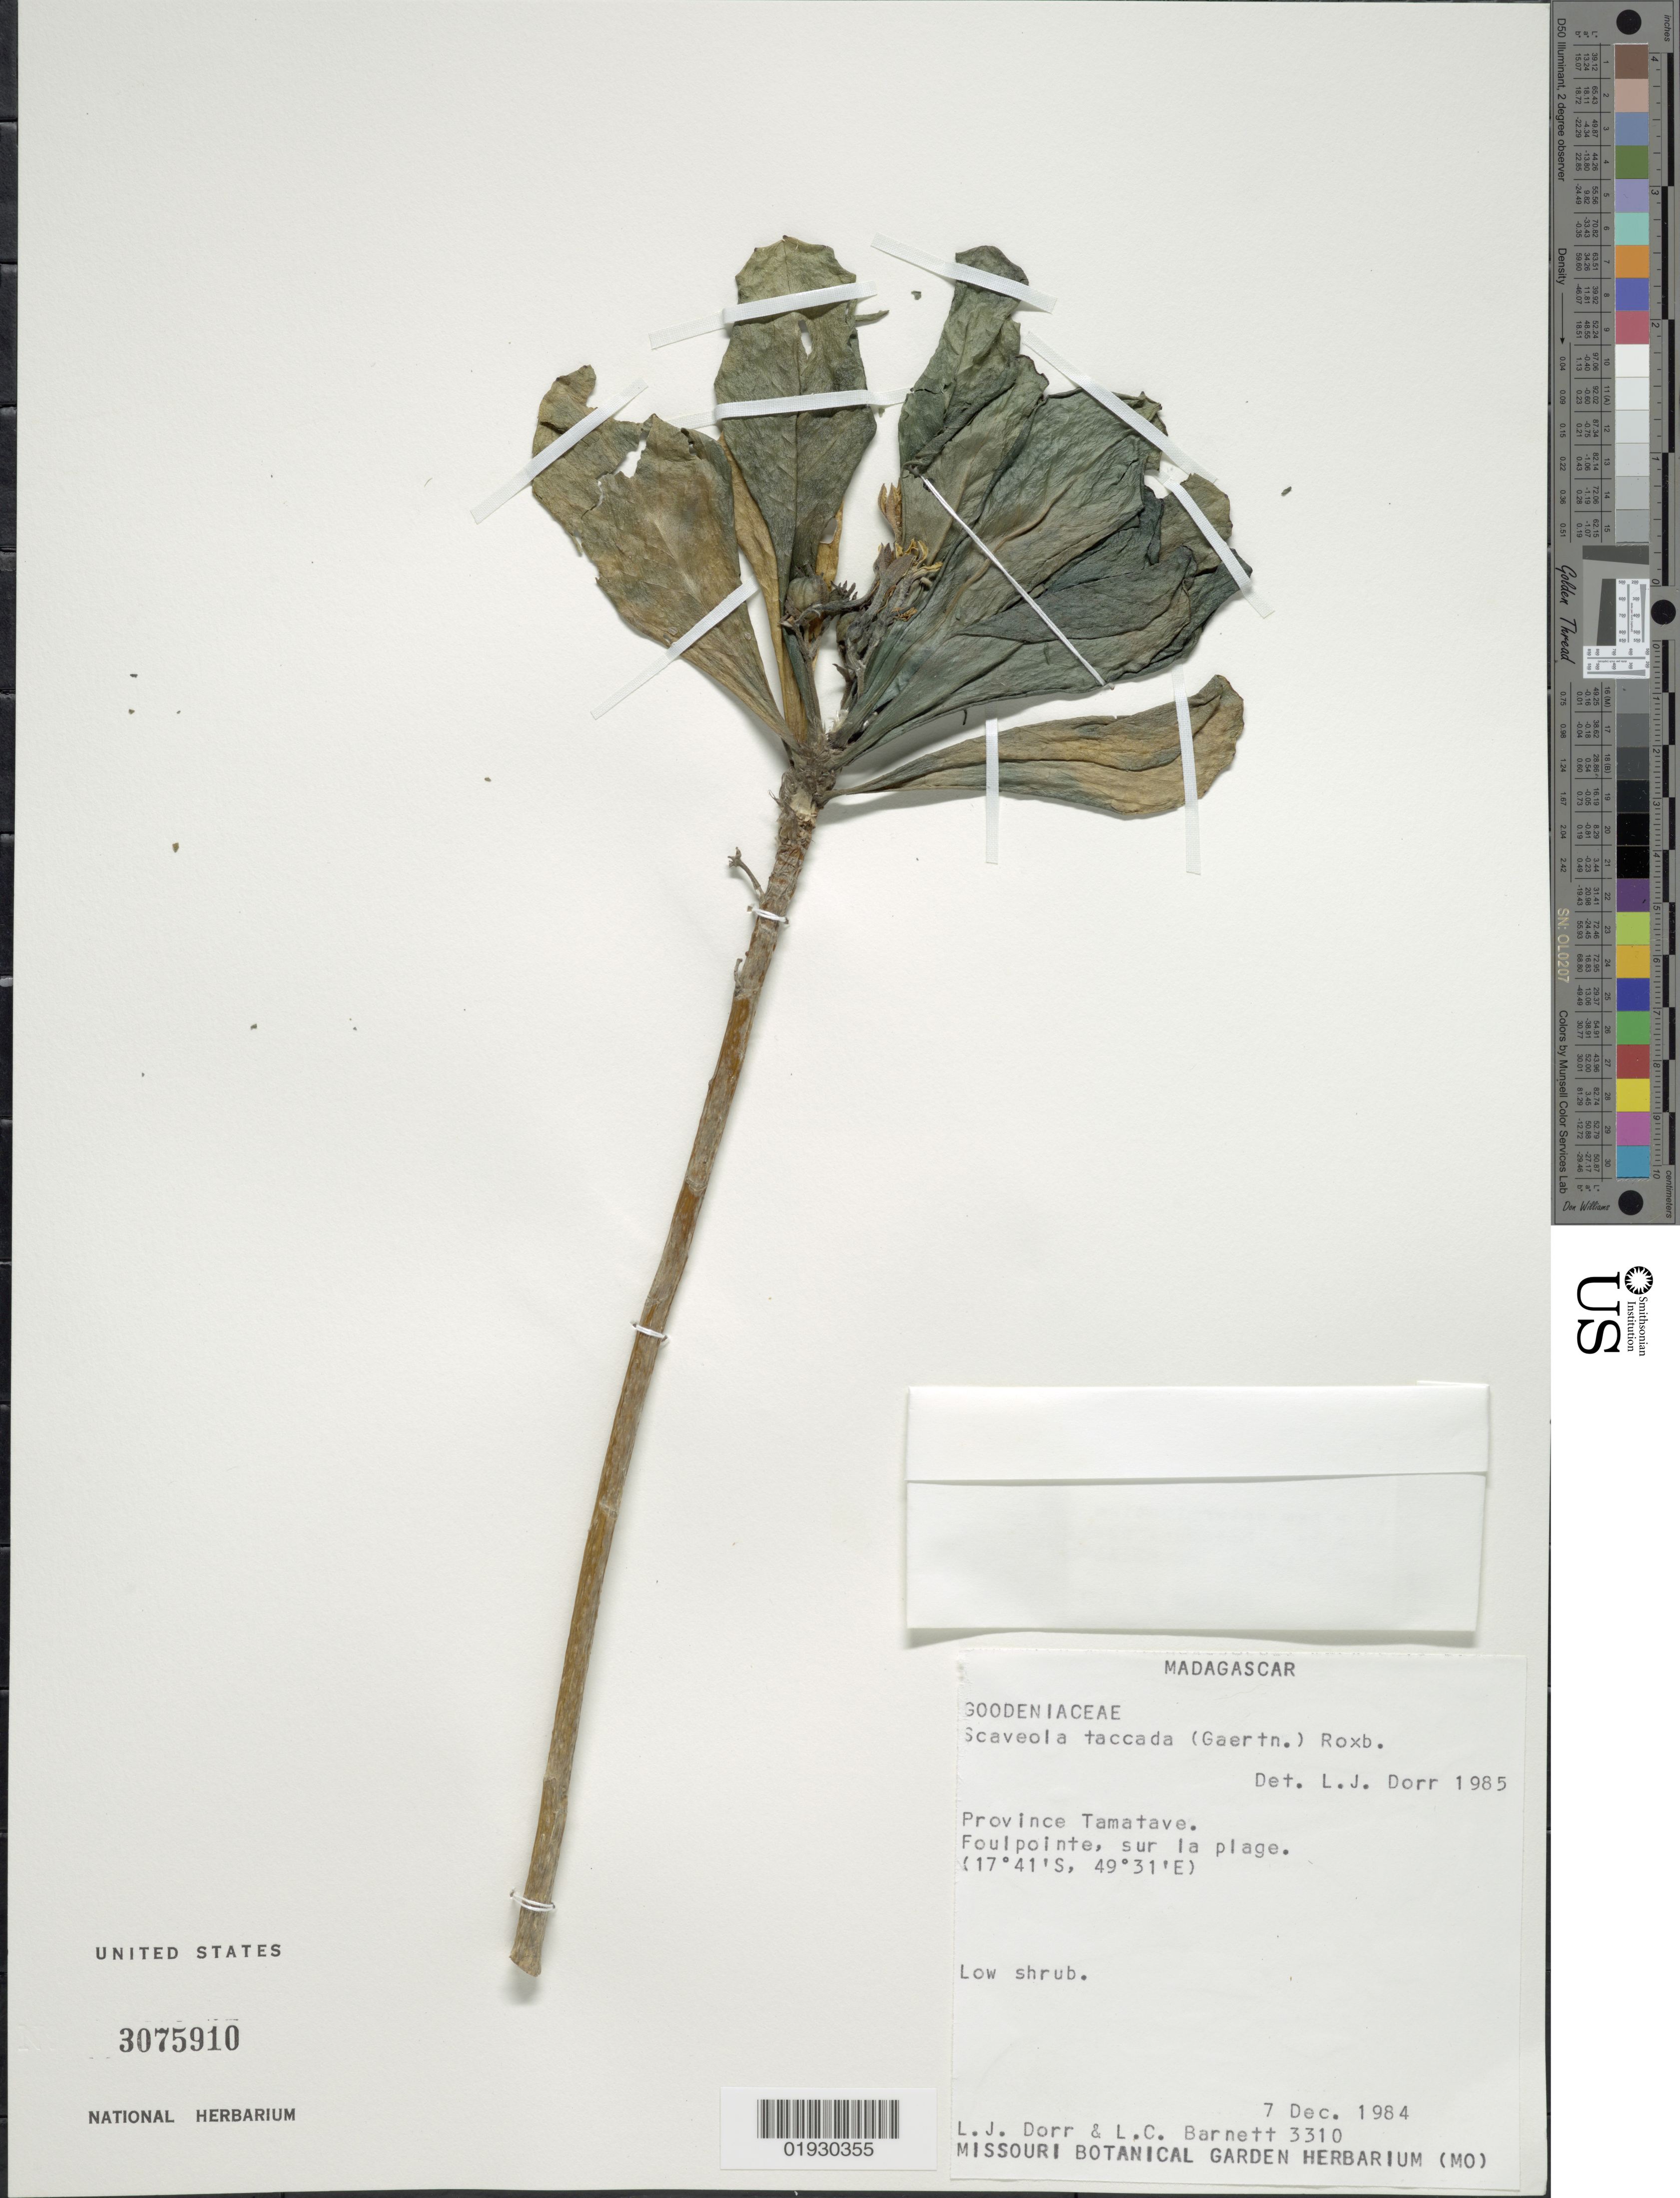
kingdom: Plantae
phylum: Tracheophyta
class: Magnoliopsida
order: Asterales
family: Goodeniaceae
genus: Scaevola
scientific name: Scaevola taccada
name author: (Gaertn.) Roxb.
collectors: L. J. Dorr & L. C. Barnett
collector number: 3310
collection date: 1984-12-07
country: Madagascar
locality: Province Tamatave. Foulpointe, sur la plage.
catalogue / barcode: US 3075910